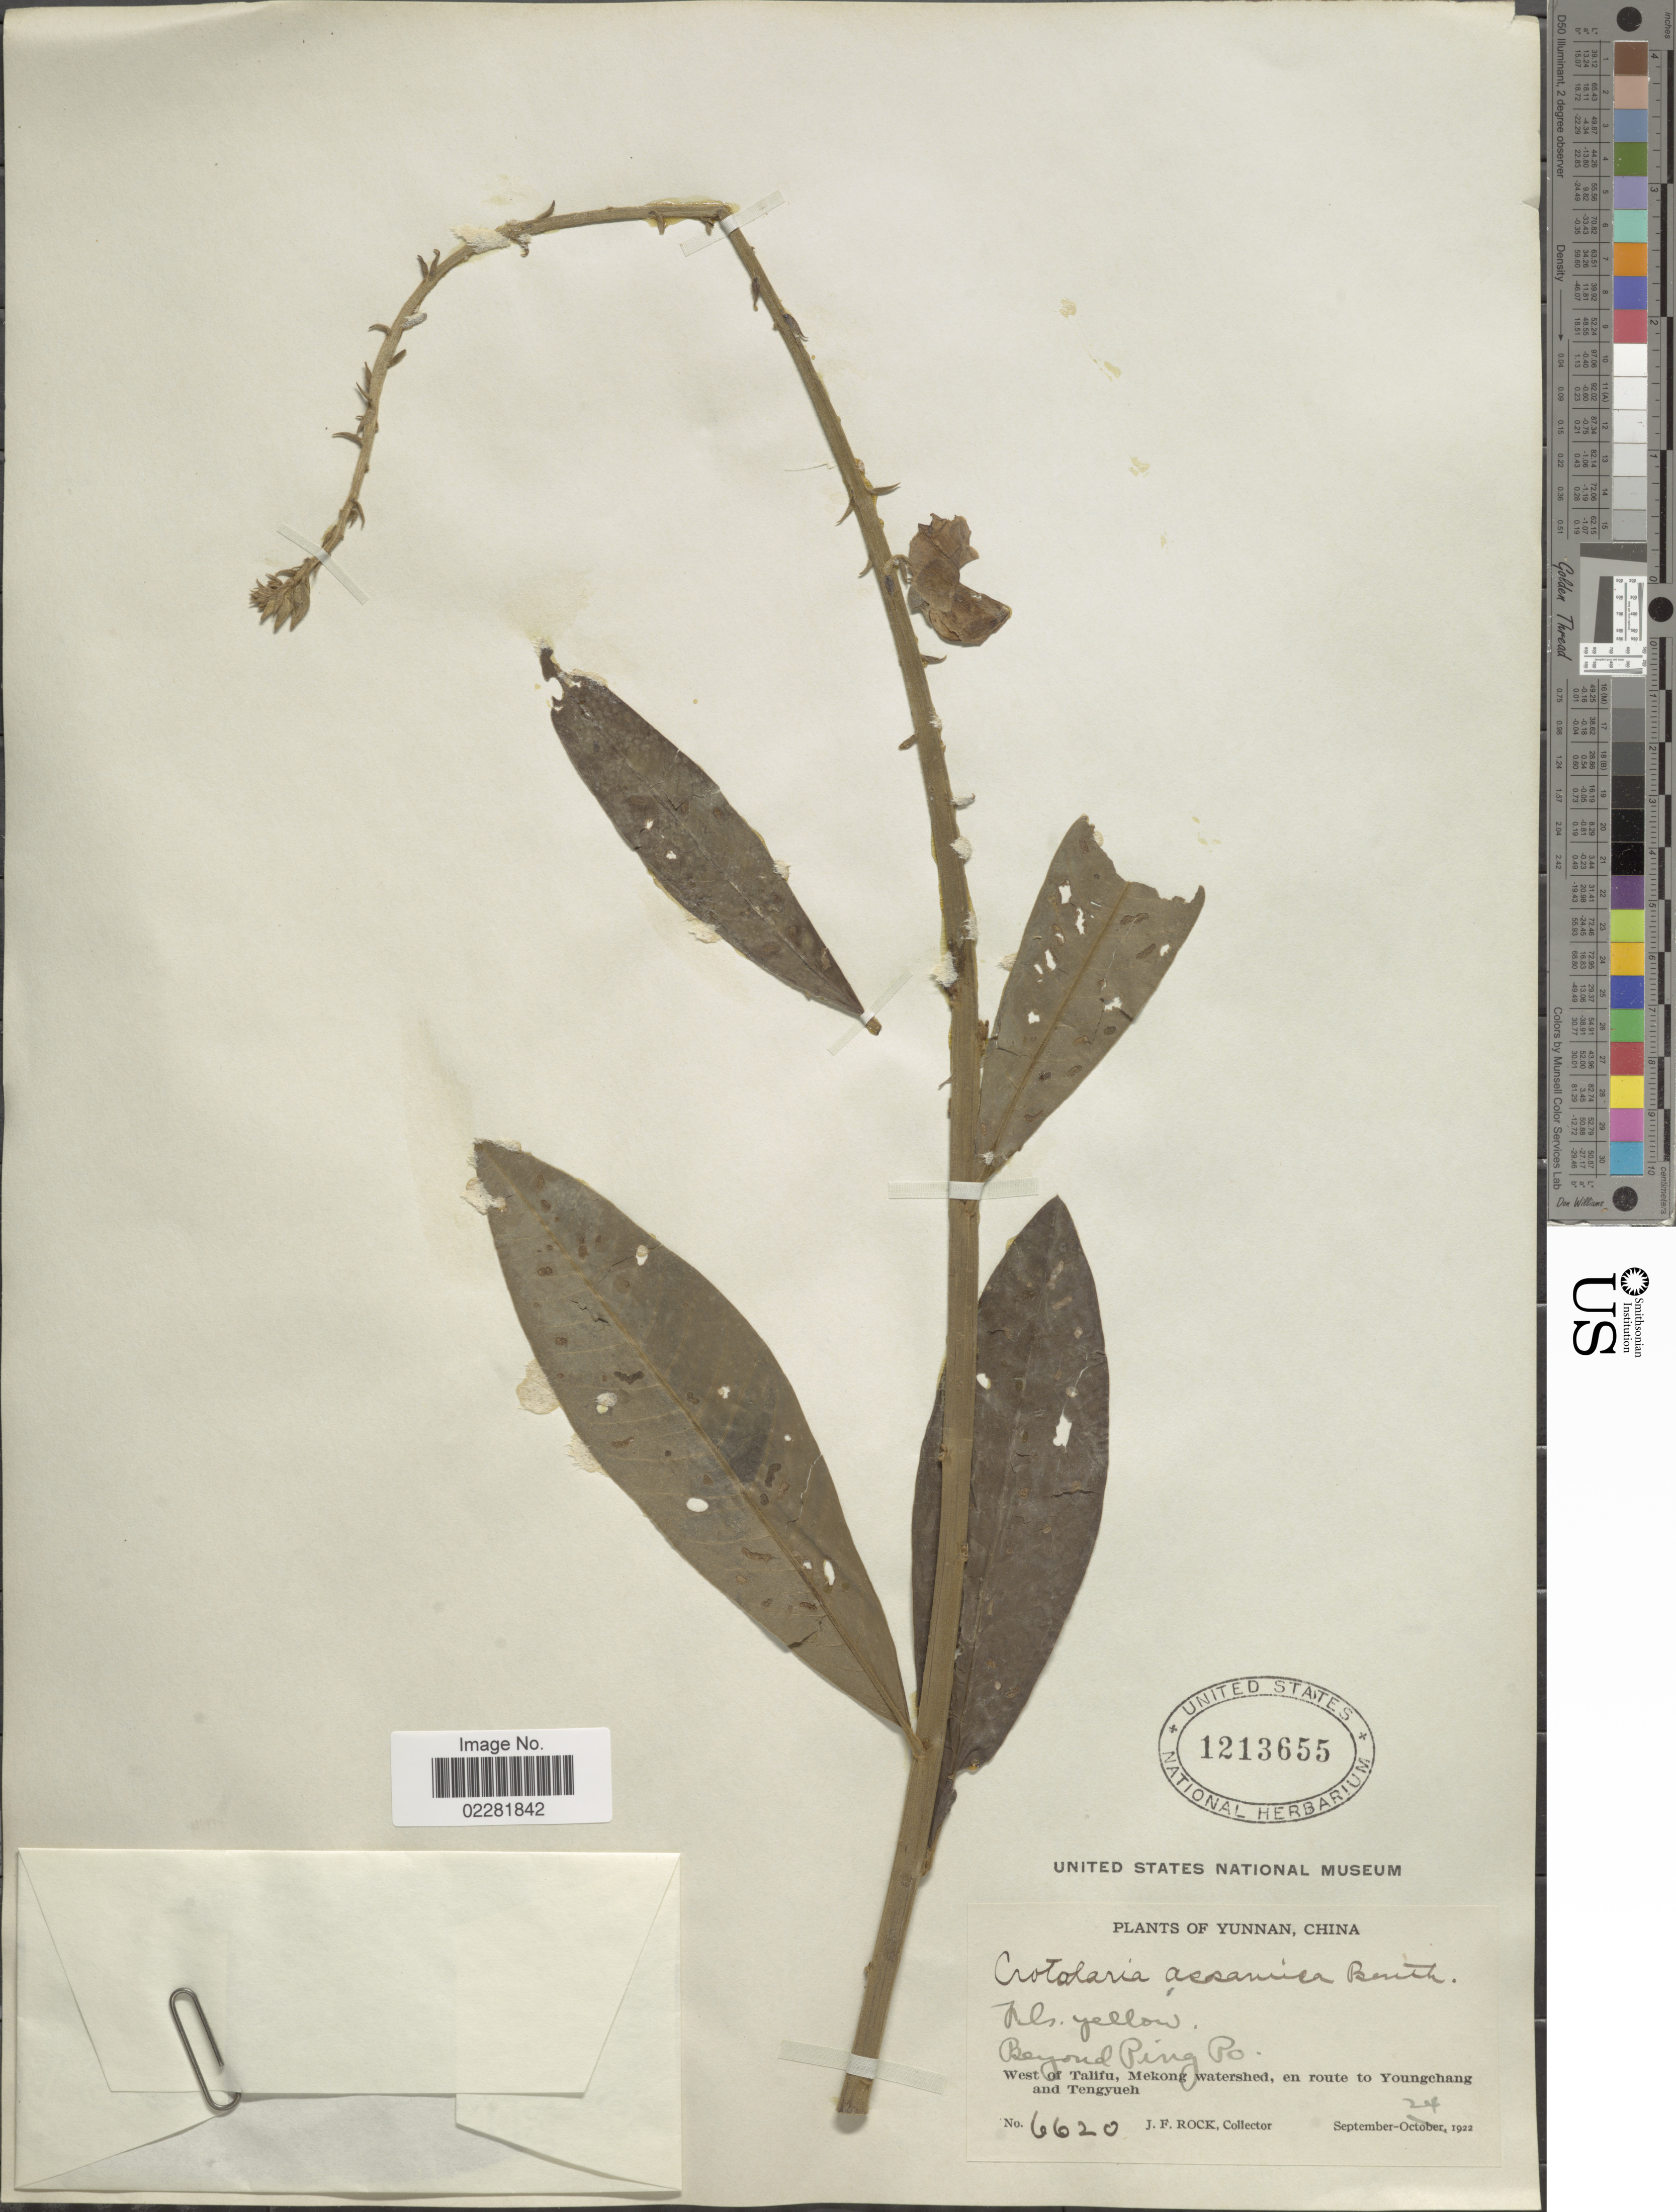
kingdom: Plantae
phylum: Tracheophyta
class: Magnoliopsida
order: Fabales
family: Fabaceae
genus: Crotalaria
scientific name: Crotalaria assamica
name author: Benth.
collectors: J. Rock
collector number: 6620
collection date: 1922-09-24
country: China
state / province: Yunnan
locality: Beyond Ping Po, West of Talifu, Mekong watershed, en route to Youngchang and Tengyueh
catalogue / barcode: US 1213655